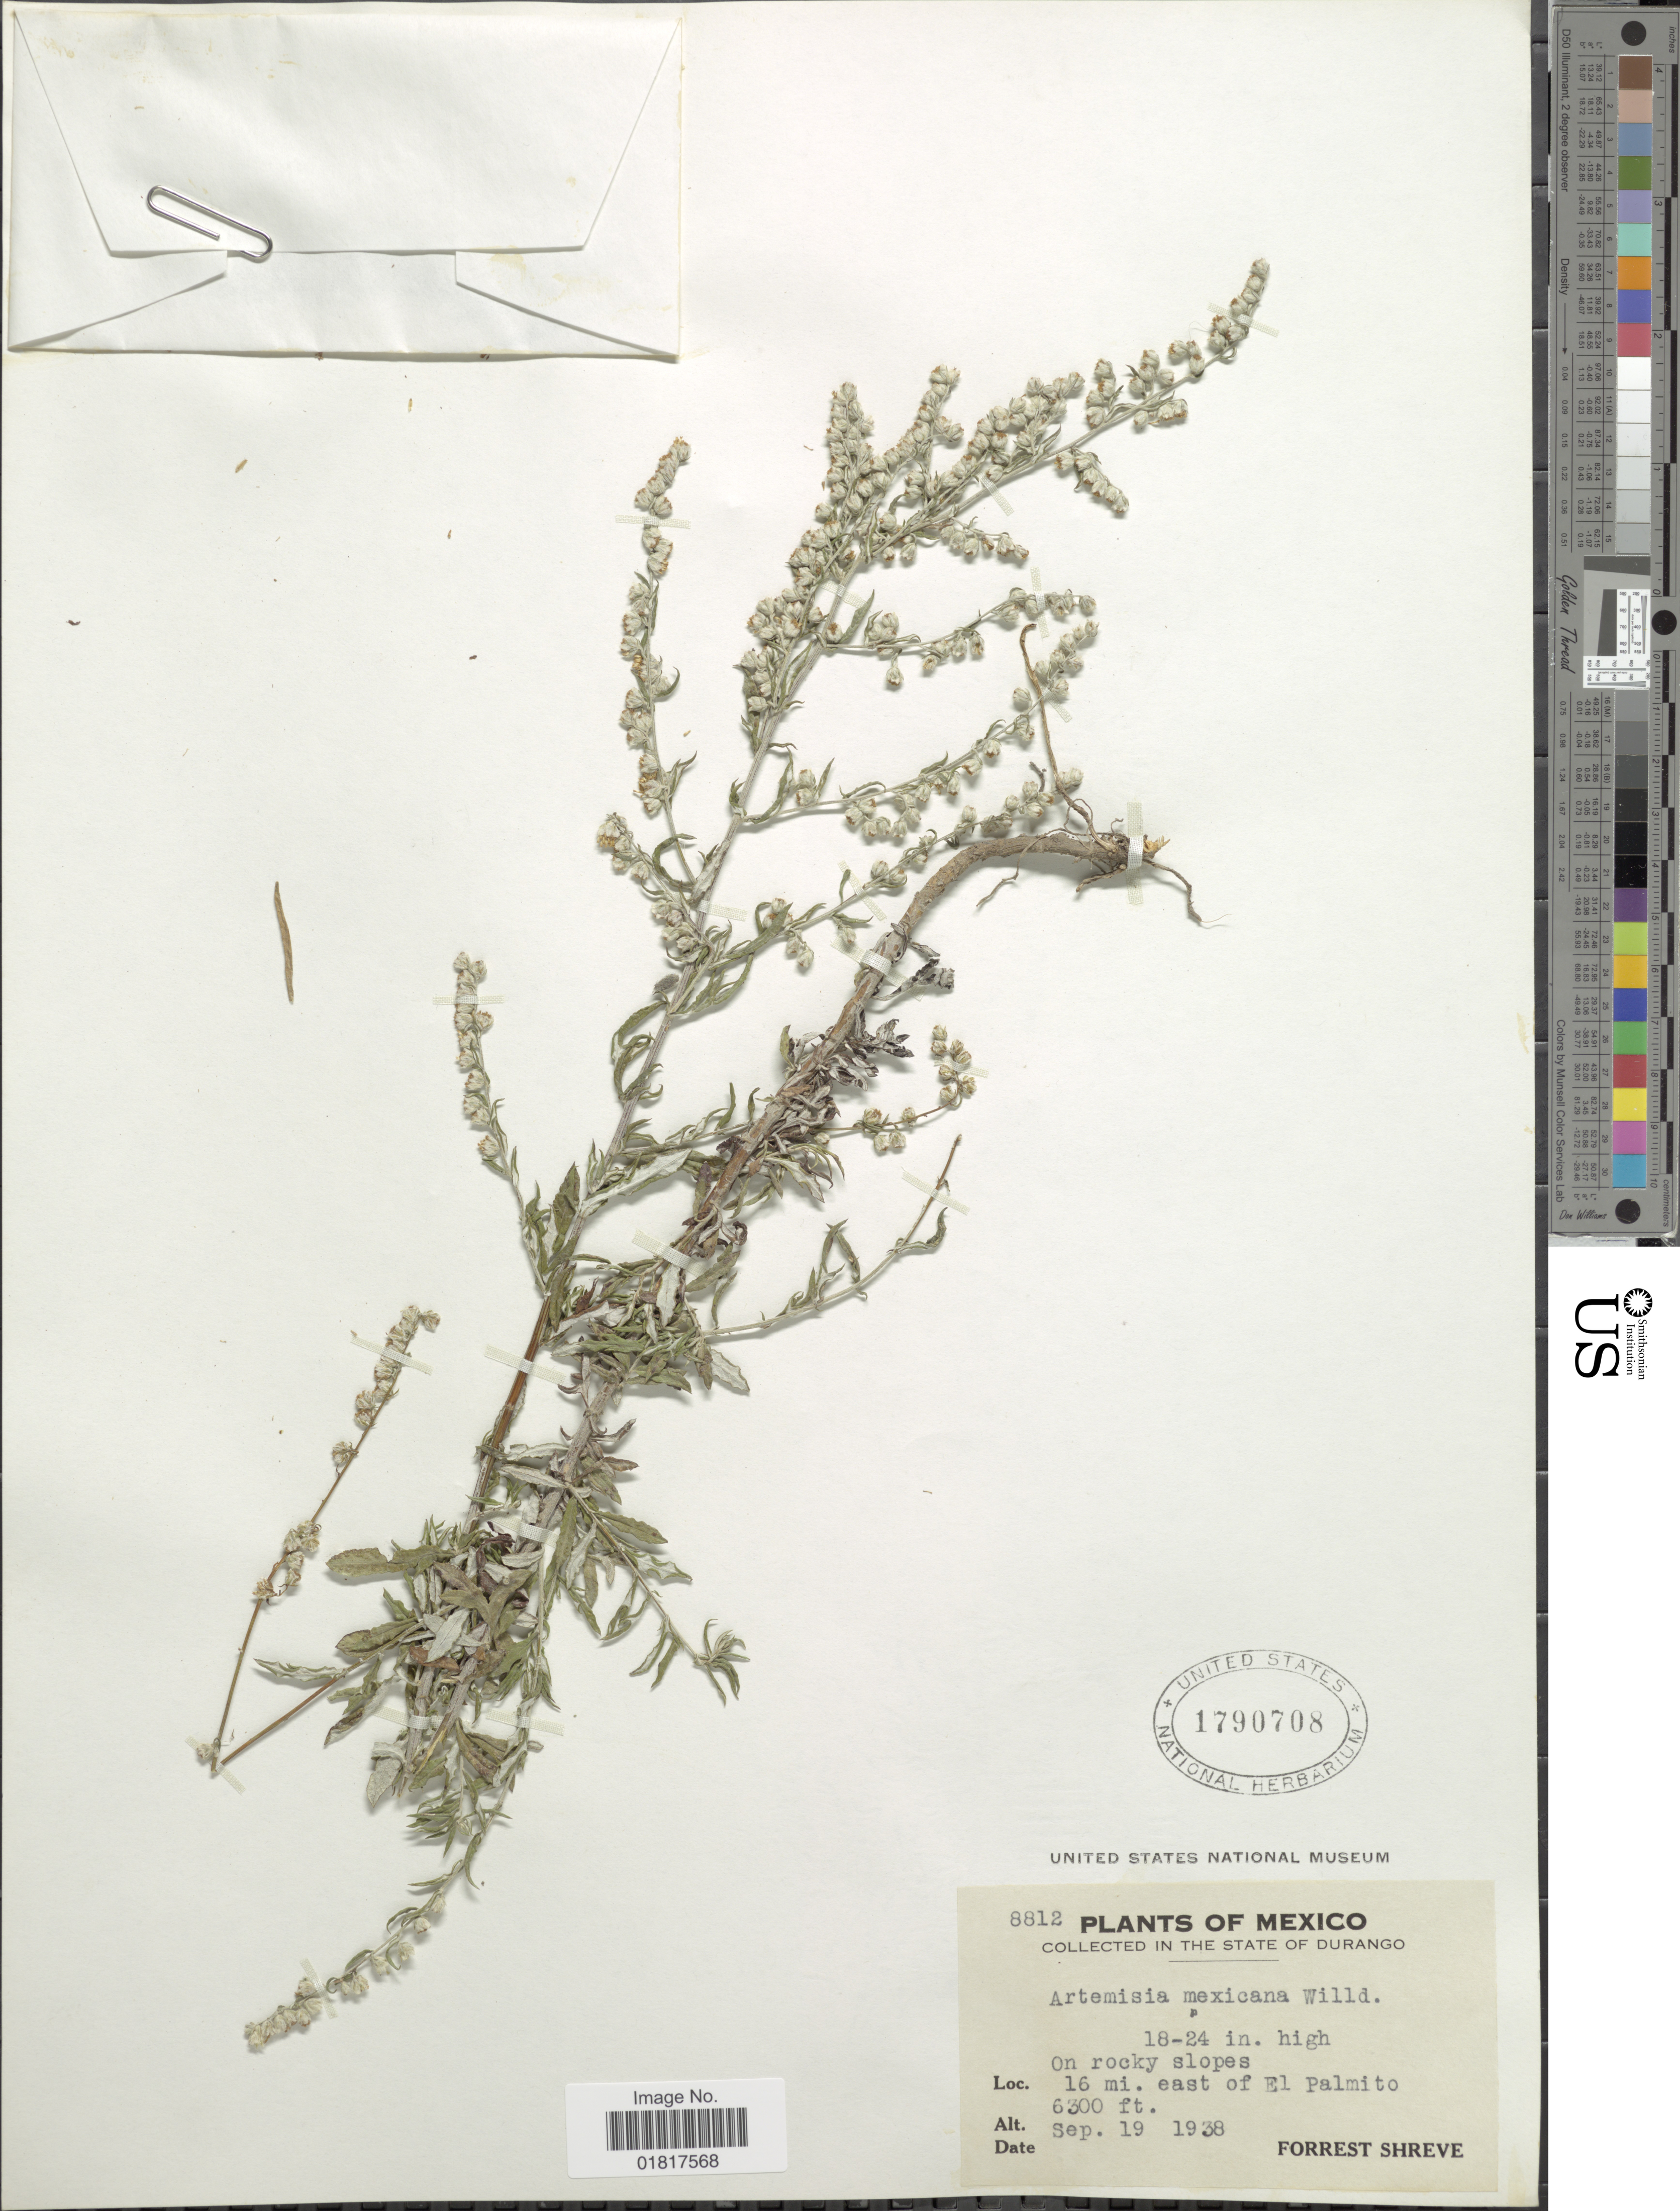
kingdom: Plantae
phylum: Tracheophyta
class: Magnoliopsida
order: Asterales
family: Asteraceae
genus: Artemisia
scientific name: Artemisia ludoviciana subsp. mexicana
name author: (Willd. ex Spreng.) D.D. Keck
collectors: F. Shreve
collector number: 8812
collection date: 1938-09-19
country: Mexico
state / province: Durango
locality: On rocky slopes 16 mi. east of El Palmito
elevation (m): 1920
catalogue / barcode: US 1790708